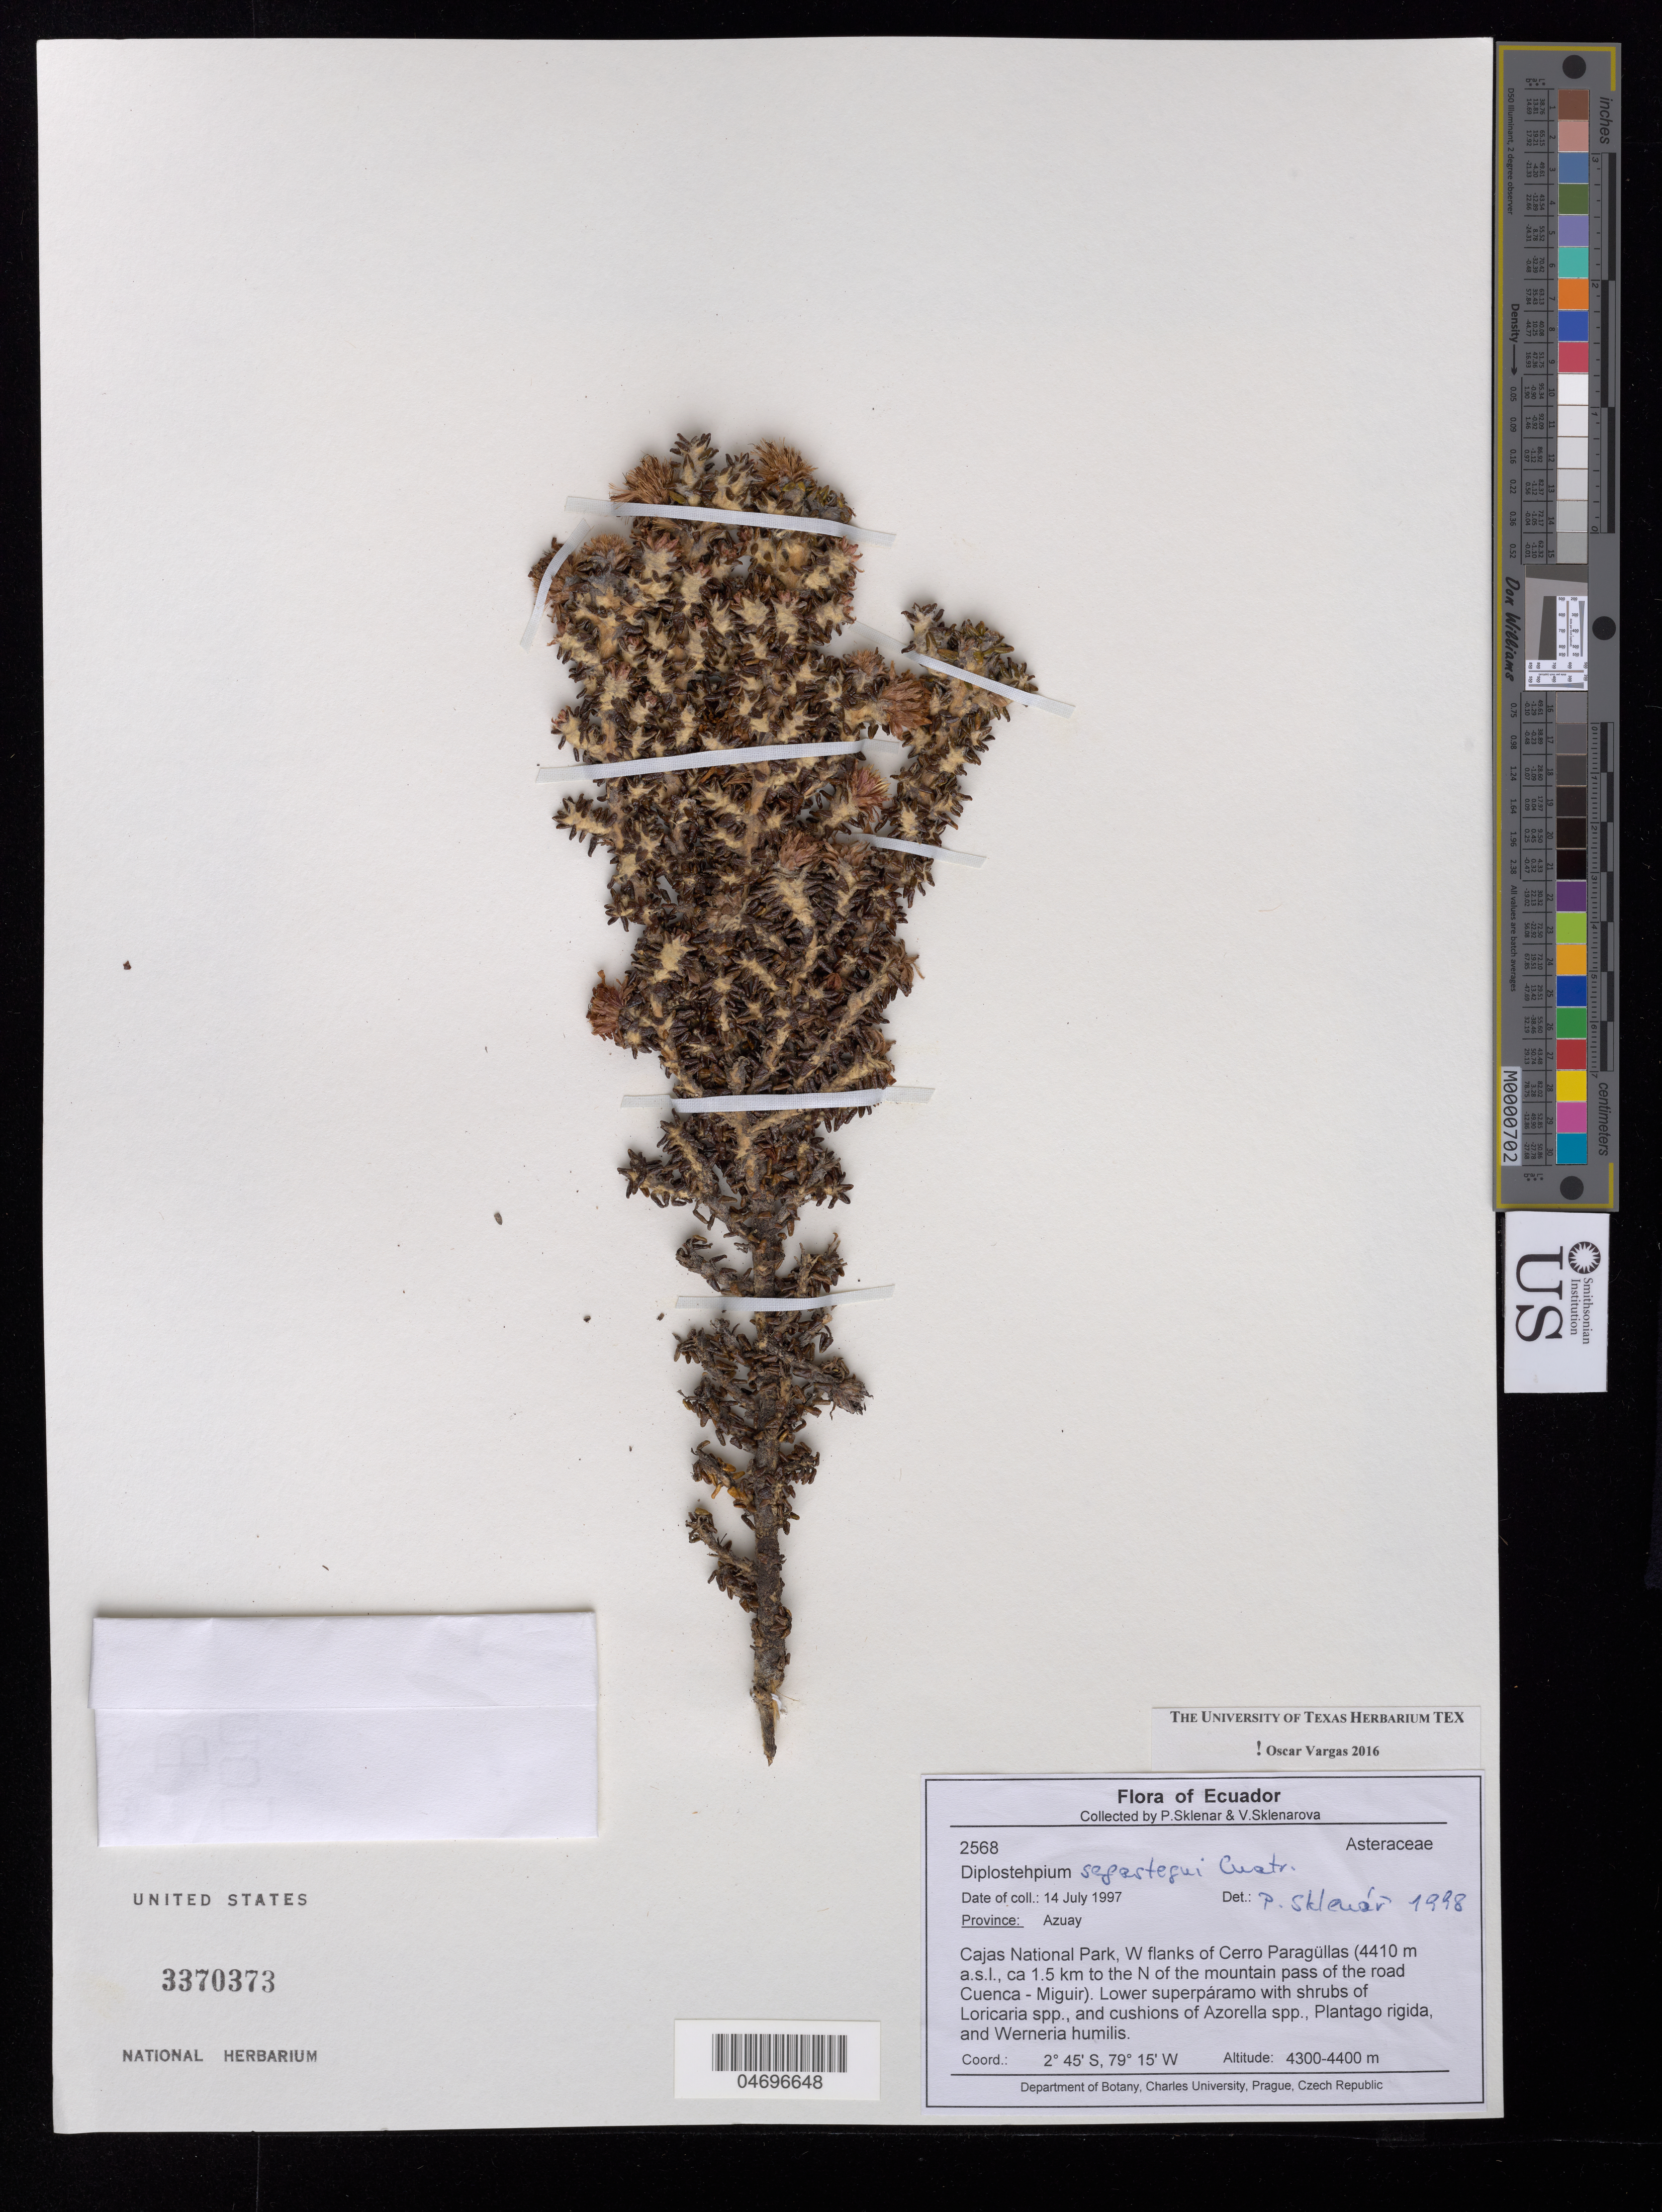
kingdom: Plantae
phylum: Tracheophyta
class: Magnoliopsida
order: Asterales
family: Asteraceae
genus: Diplostephium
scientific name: Diplostephium sagasteguii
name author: Cuatrec.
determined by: Vargas, Oscar M.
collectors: P. Sklenár & V. Sklenárová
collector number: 2568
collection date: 1997-07-14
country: Ecuador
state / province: Azuay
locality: Cajas National Park,W flanks of Cerro Paragüllas (4410 m a.s.l., ca 1.5 km to the N of the mountain pass of the road Cuenca - Miguir)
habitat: Lower superparamo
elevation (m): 4300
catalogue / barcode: US 3370373